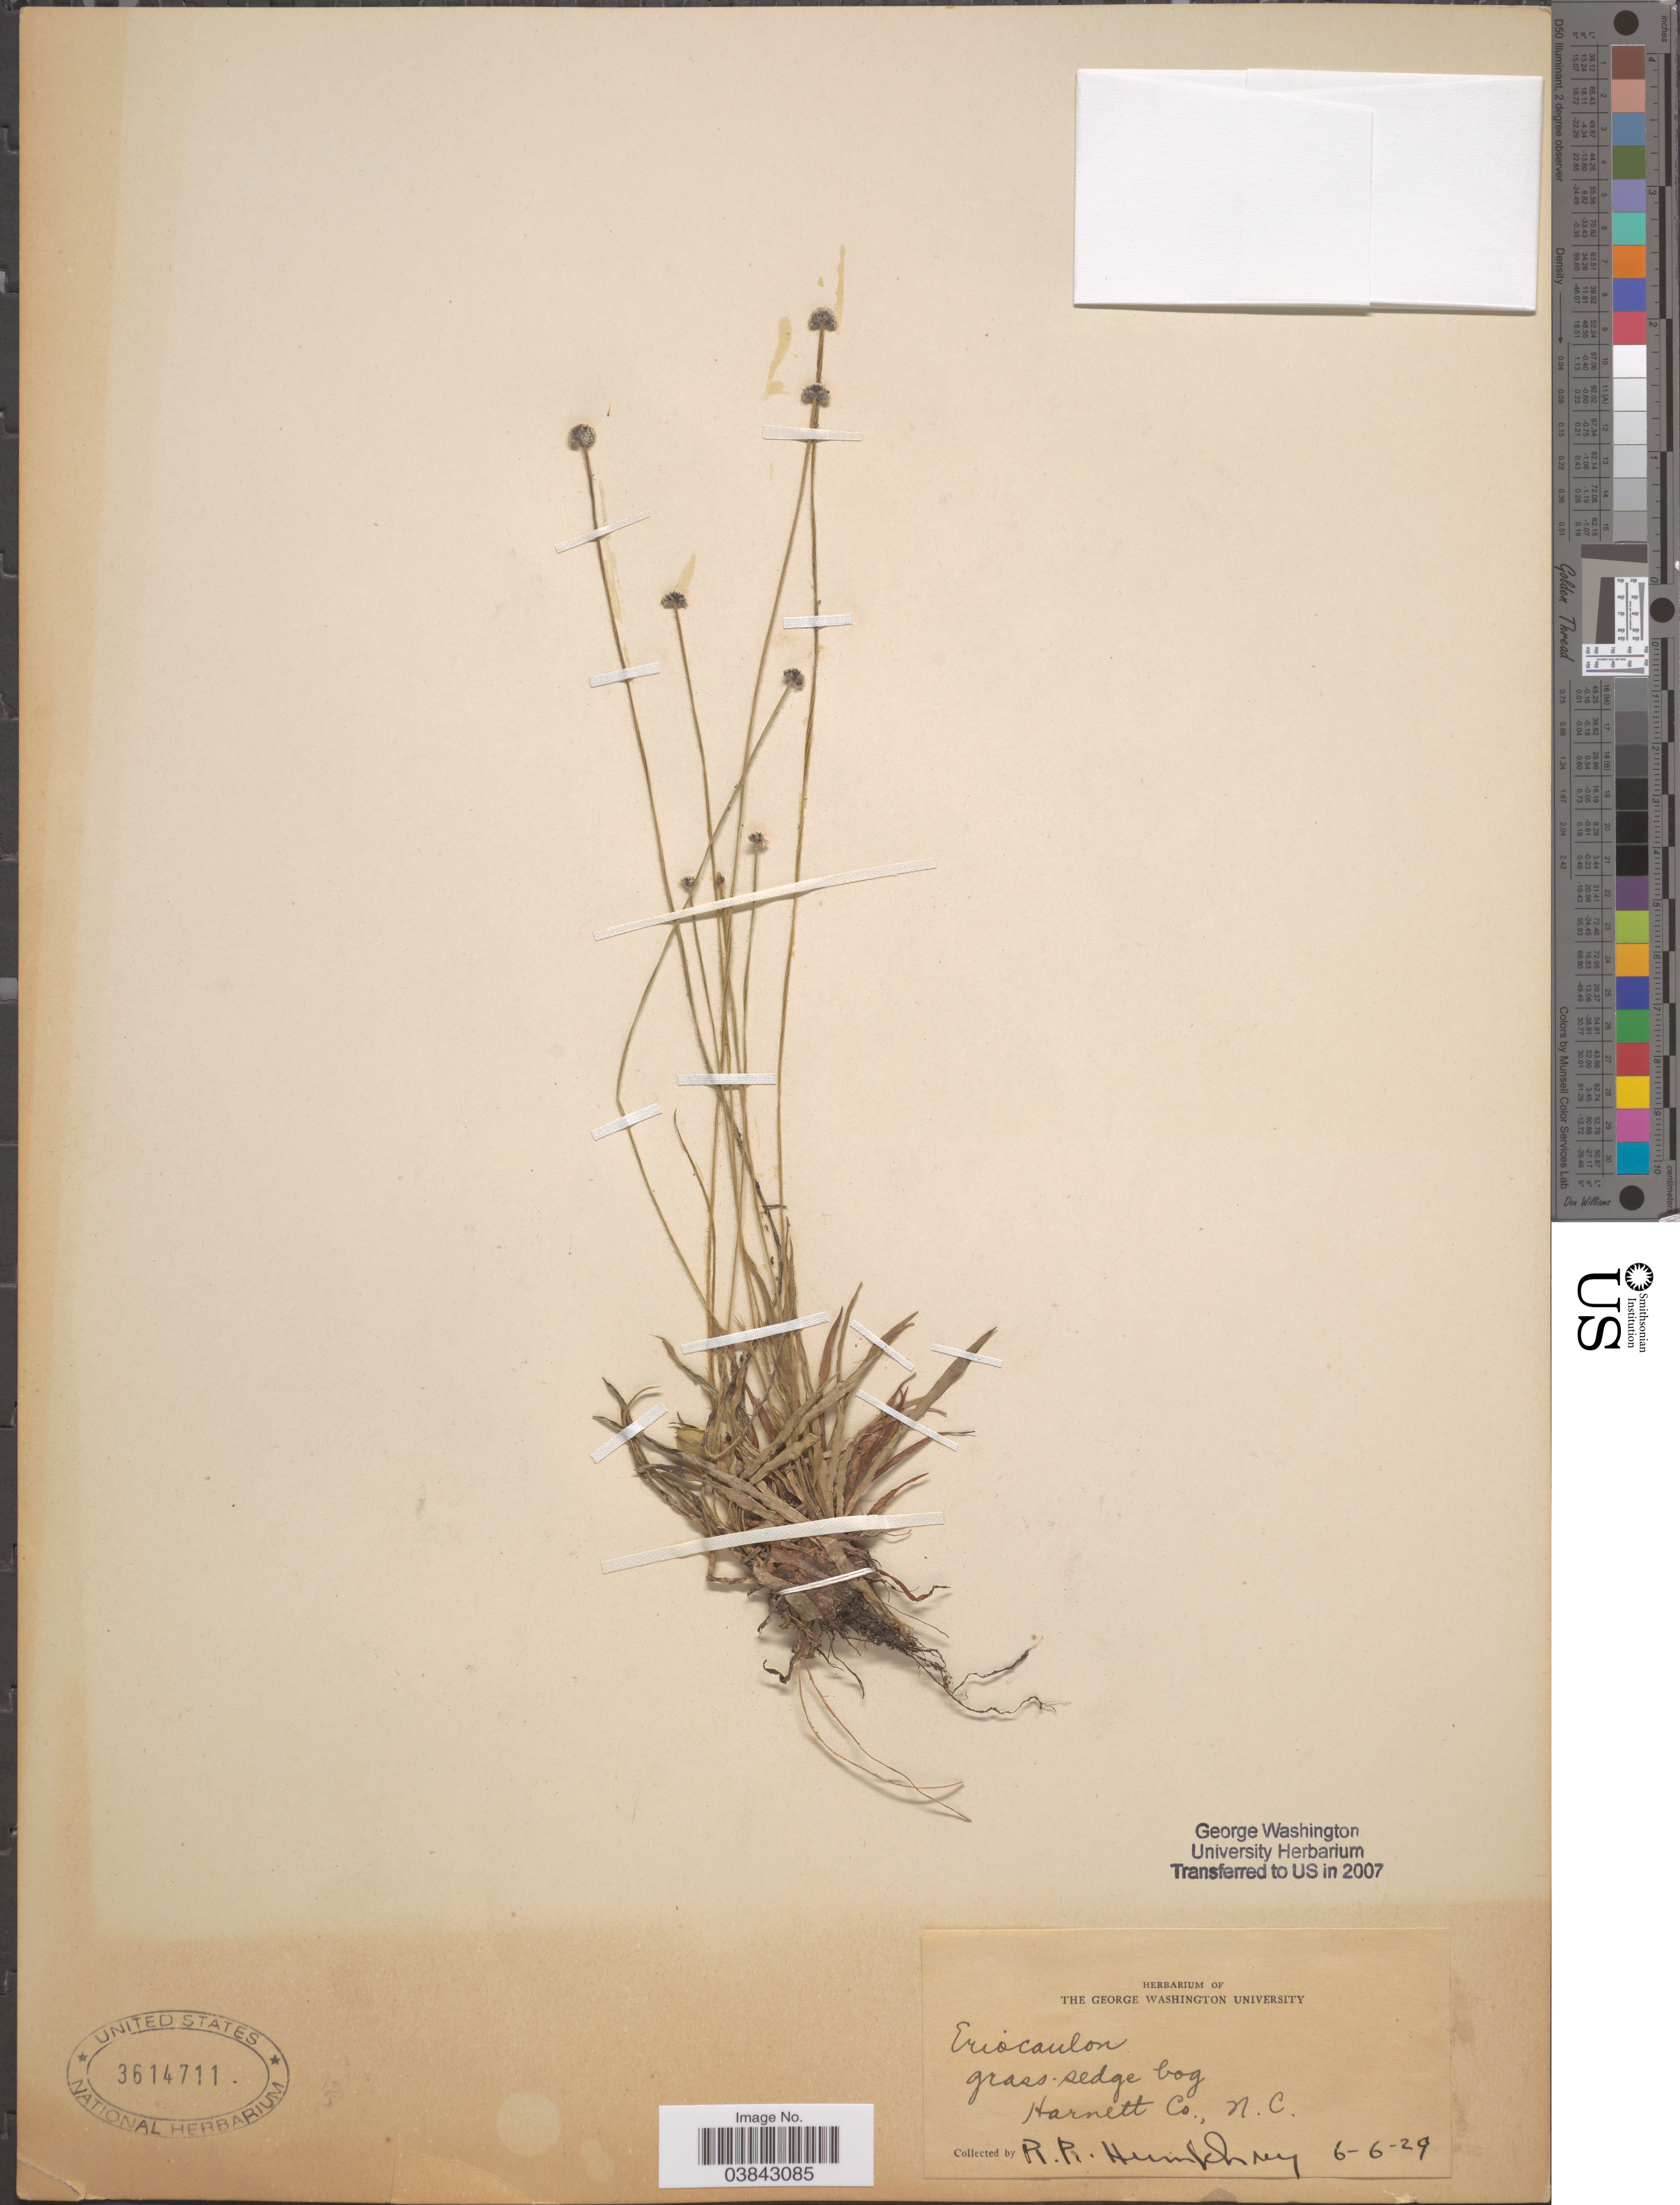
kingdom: Plantae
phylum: Tracheophyta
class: Liliopsida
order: Poales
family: Eriocaulaceae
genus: Eriocaulon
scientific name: Eriocaulon sp.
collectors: R. Humphrey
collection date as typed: Transcribed d/m/y: 6/6/29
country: United States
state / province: North Carolina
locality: Harnett Co.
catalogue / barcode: US 3614711